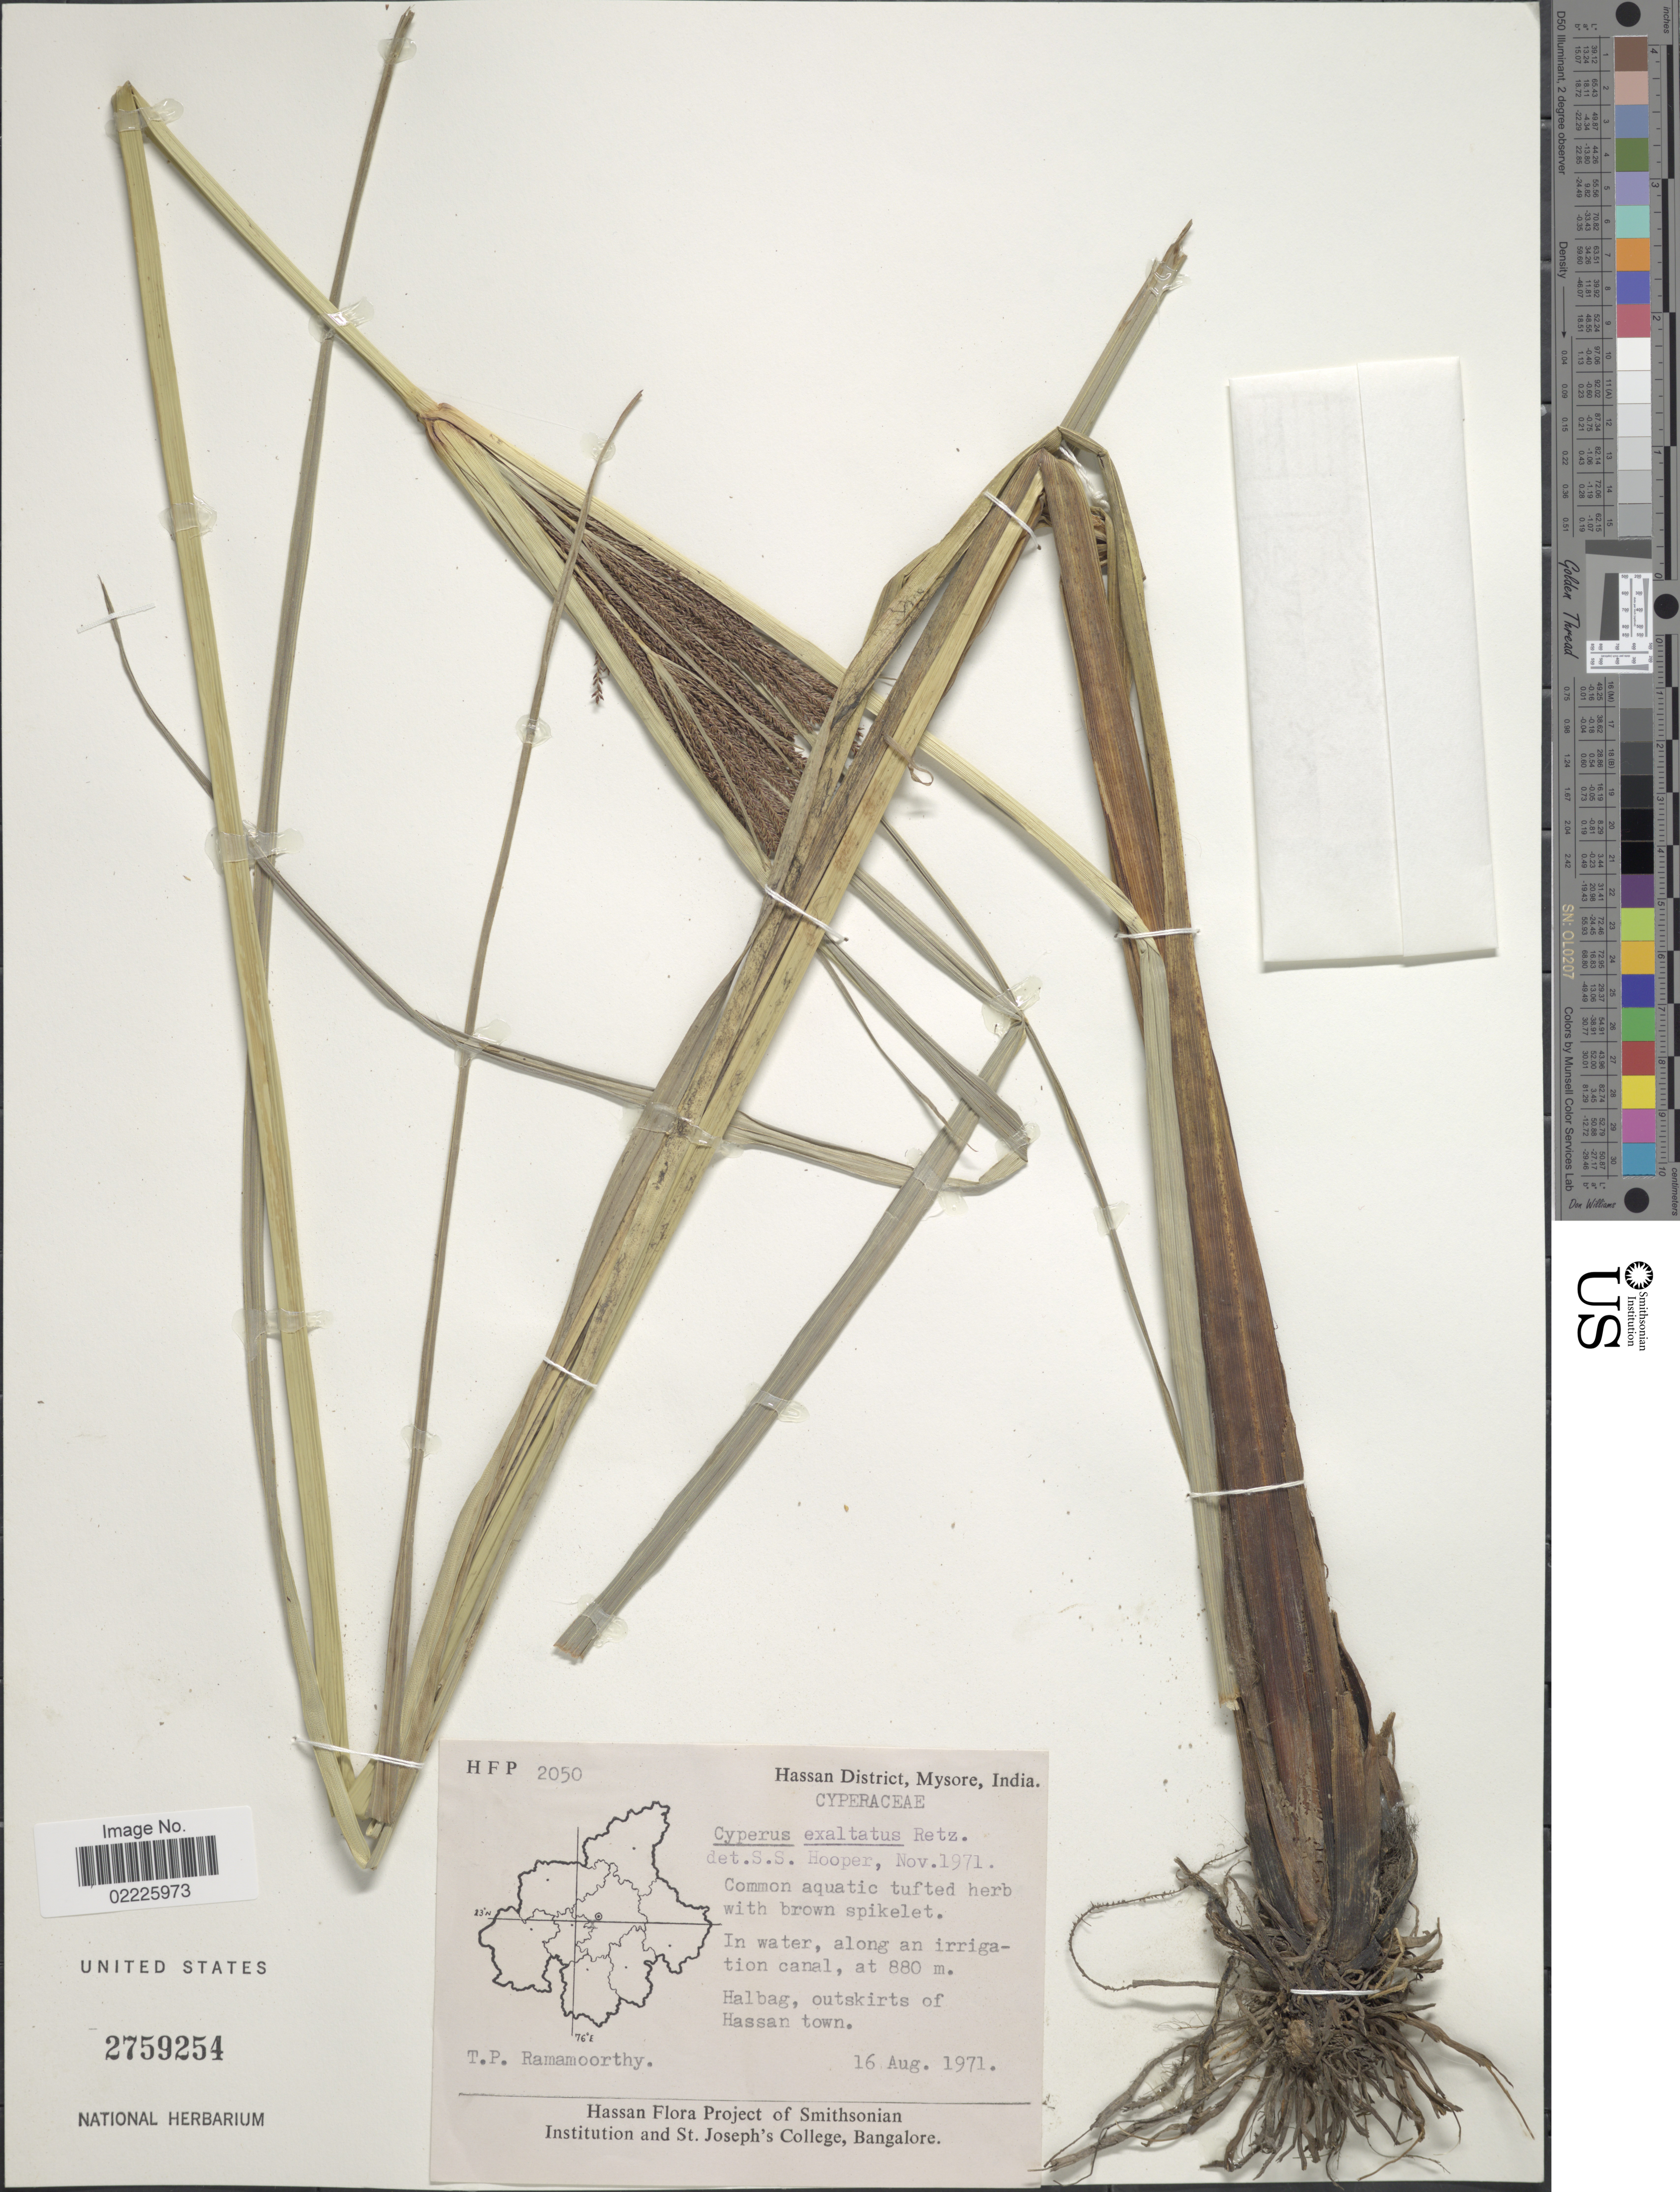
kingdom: Plantae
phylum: Tracheophyta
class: Liliopsida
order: Poales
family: Cyperaceae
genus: Cyperus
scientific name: Cyperus exaltatus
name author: Retz.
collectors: T. P. Ramamoorthy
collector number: HFP 2050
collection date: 1971-08-16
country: India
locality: Hassan District, Mysore, In water, along an irrigation canal, Halbag, outskirts of Hassan town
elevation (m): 880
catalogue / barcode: US 2759254